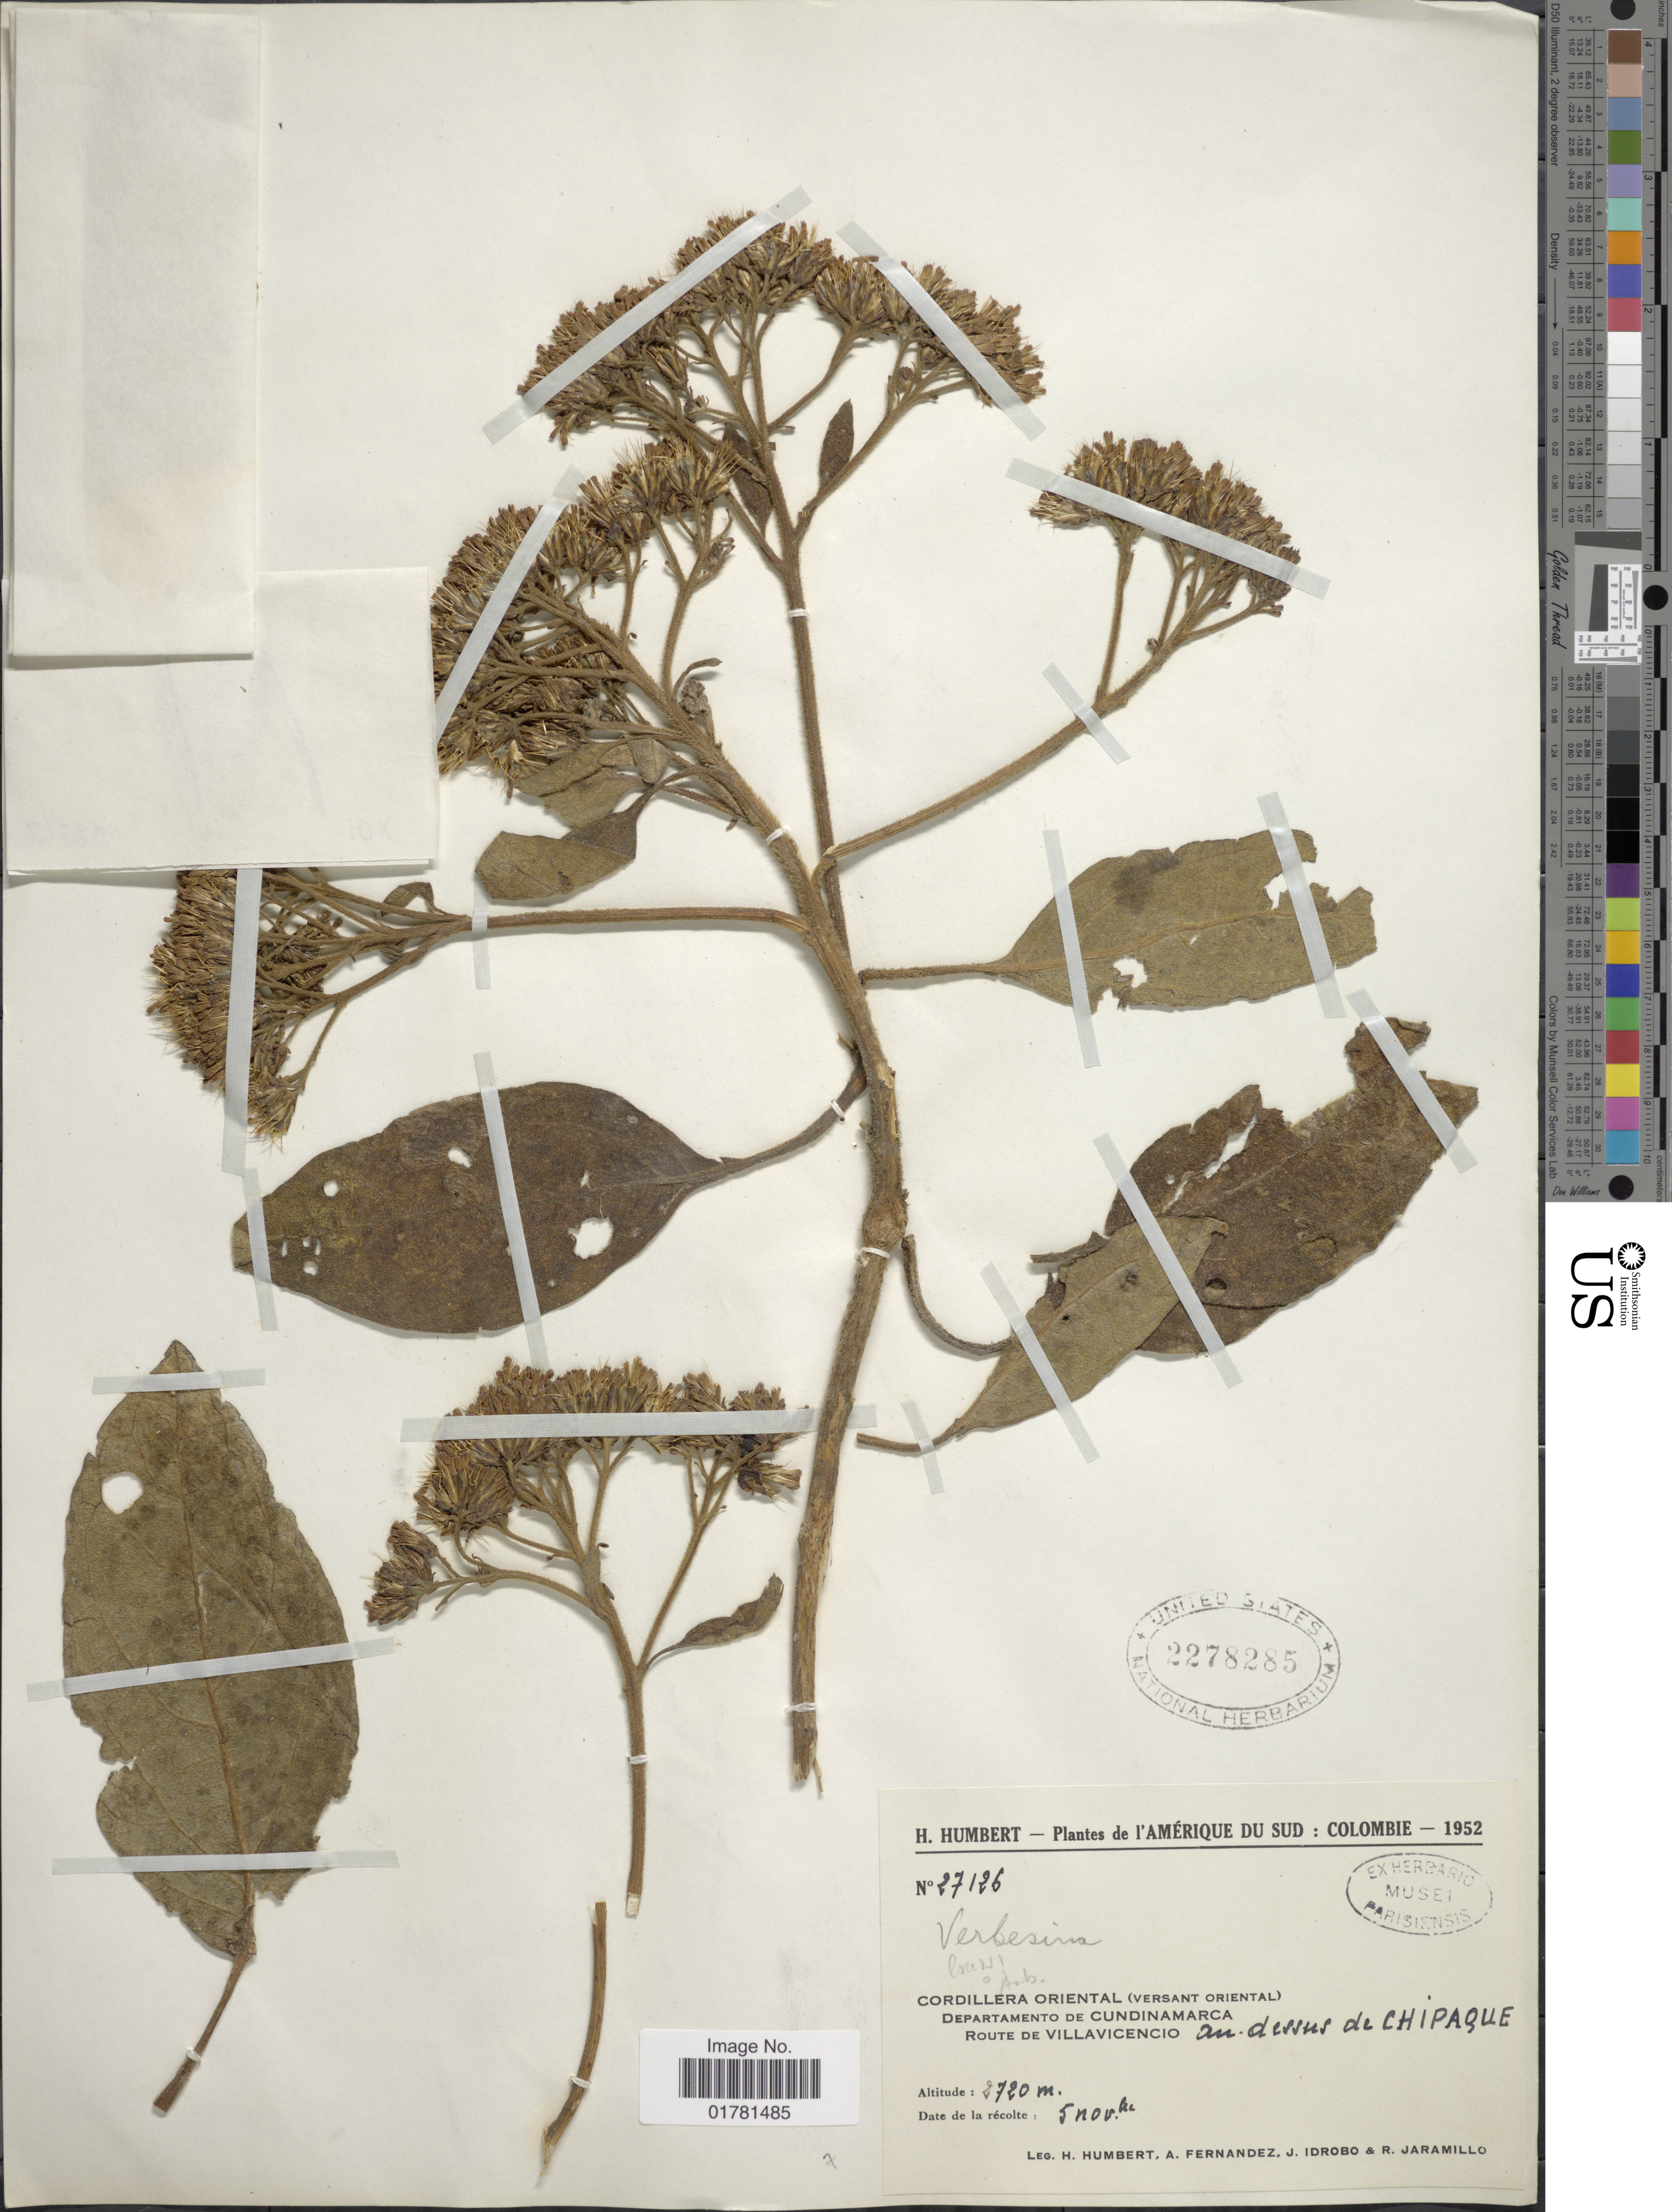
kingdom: Plantae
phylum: Tracheophyta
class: Magnoliopsida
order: Asterales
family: Asteraceae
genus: Verbesina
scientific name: Verbesina sp.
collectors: H. Humbert, A. Fernandez, J. M. Idrobo & R. Jaramillo M.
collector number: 27126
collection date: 1952-11-05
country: Colombia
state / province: Cundinamarca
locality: L'Amérique du Sud, Cordillera Oriental (versant Oriental) Departamento de Cundinamarca) Route de Villavicencio and dessus de Chipaque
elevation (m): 2720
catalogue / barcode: US 2278285